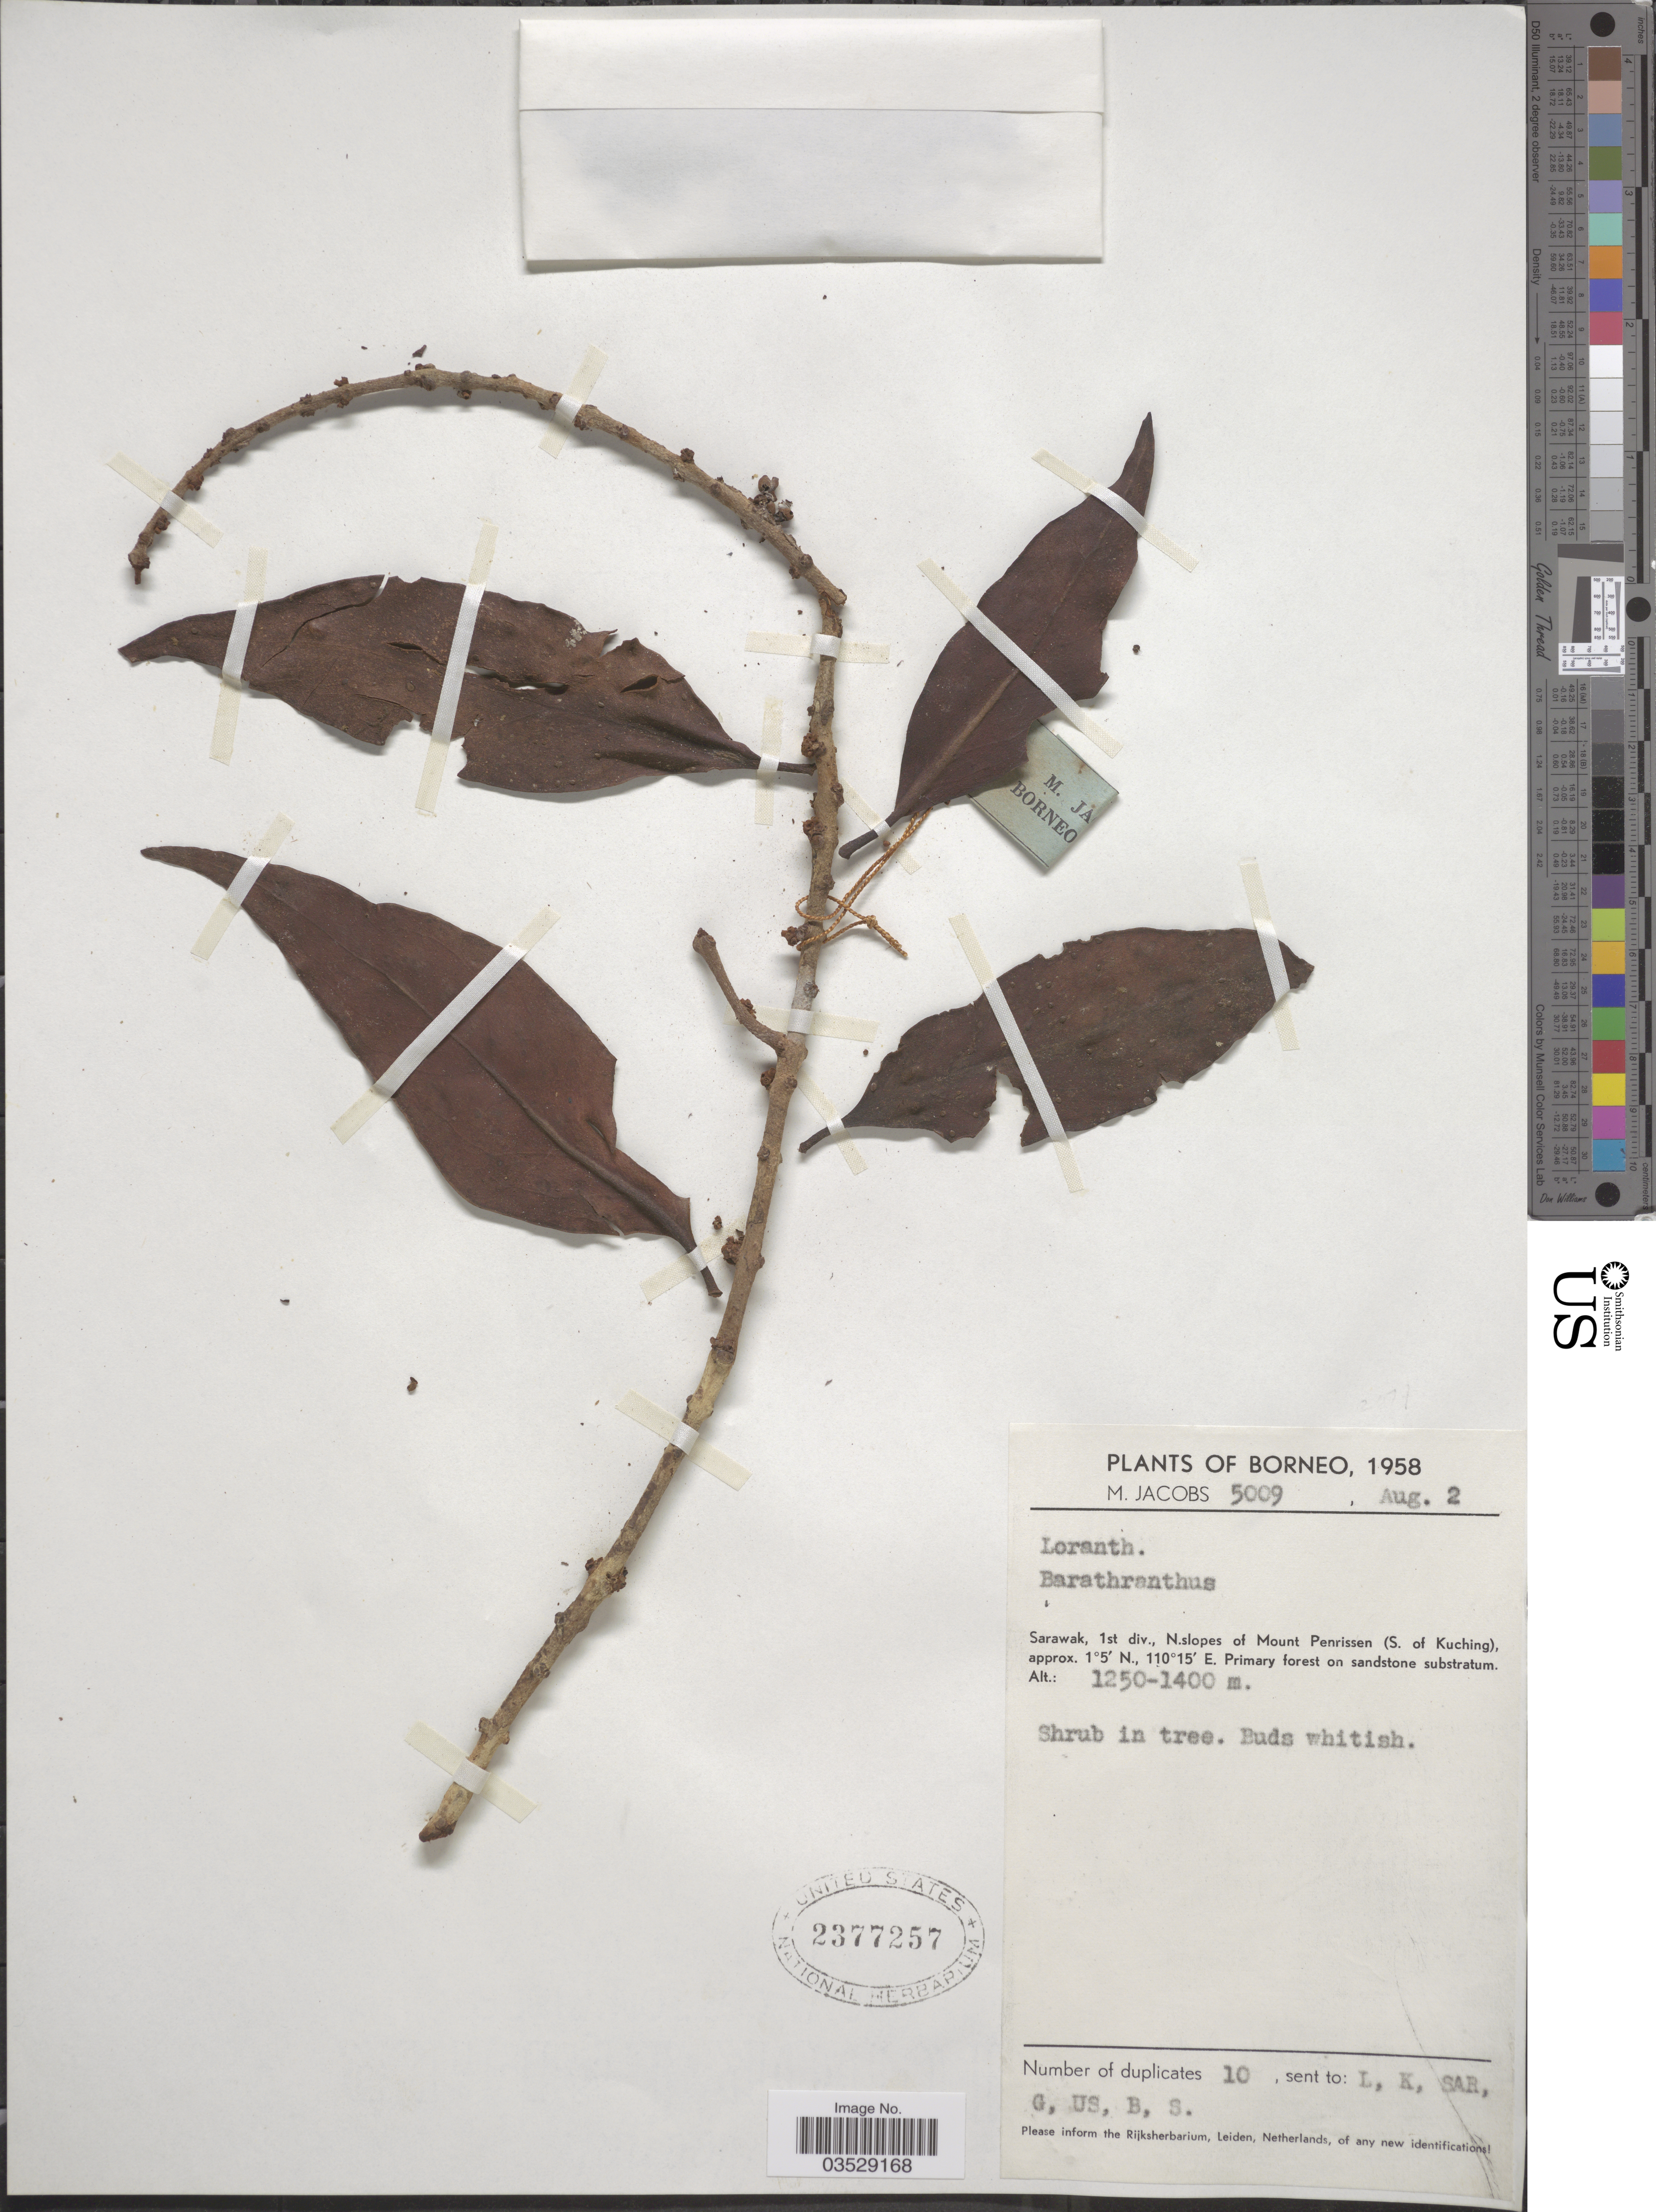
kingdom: Plantae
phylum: Tracheophyta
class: Magnoliopsida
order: Santalales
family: Loranthaceae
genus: Barathranthus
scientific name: Barathranthus mabioides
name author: (Thwaites) Danser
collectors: M. Jacobs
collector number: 5009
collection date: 1958-08-02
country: Malaysia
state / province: Sarawak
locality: Borneo. Sarawak, 1st div., N. slopes of Mount Penrissen (S. of Kuching).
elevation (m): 1250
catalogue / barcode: US 2377257